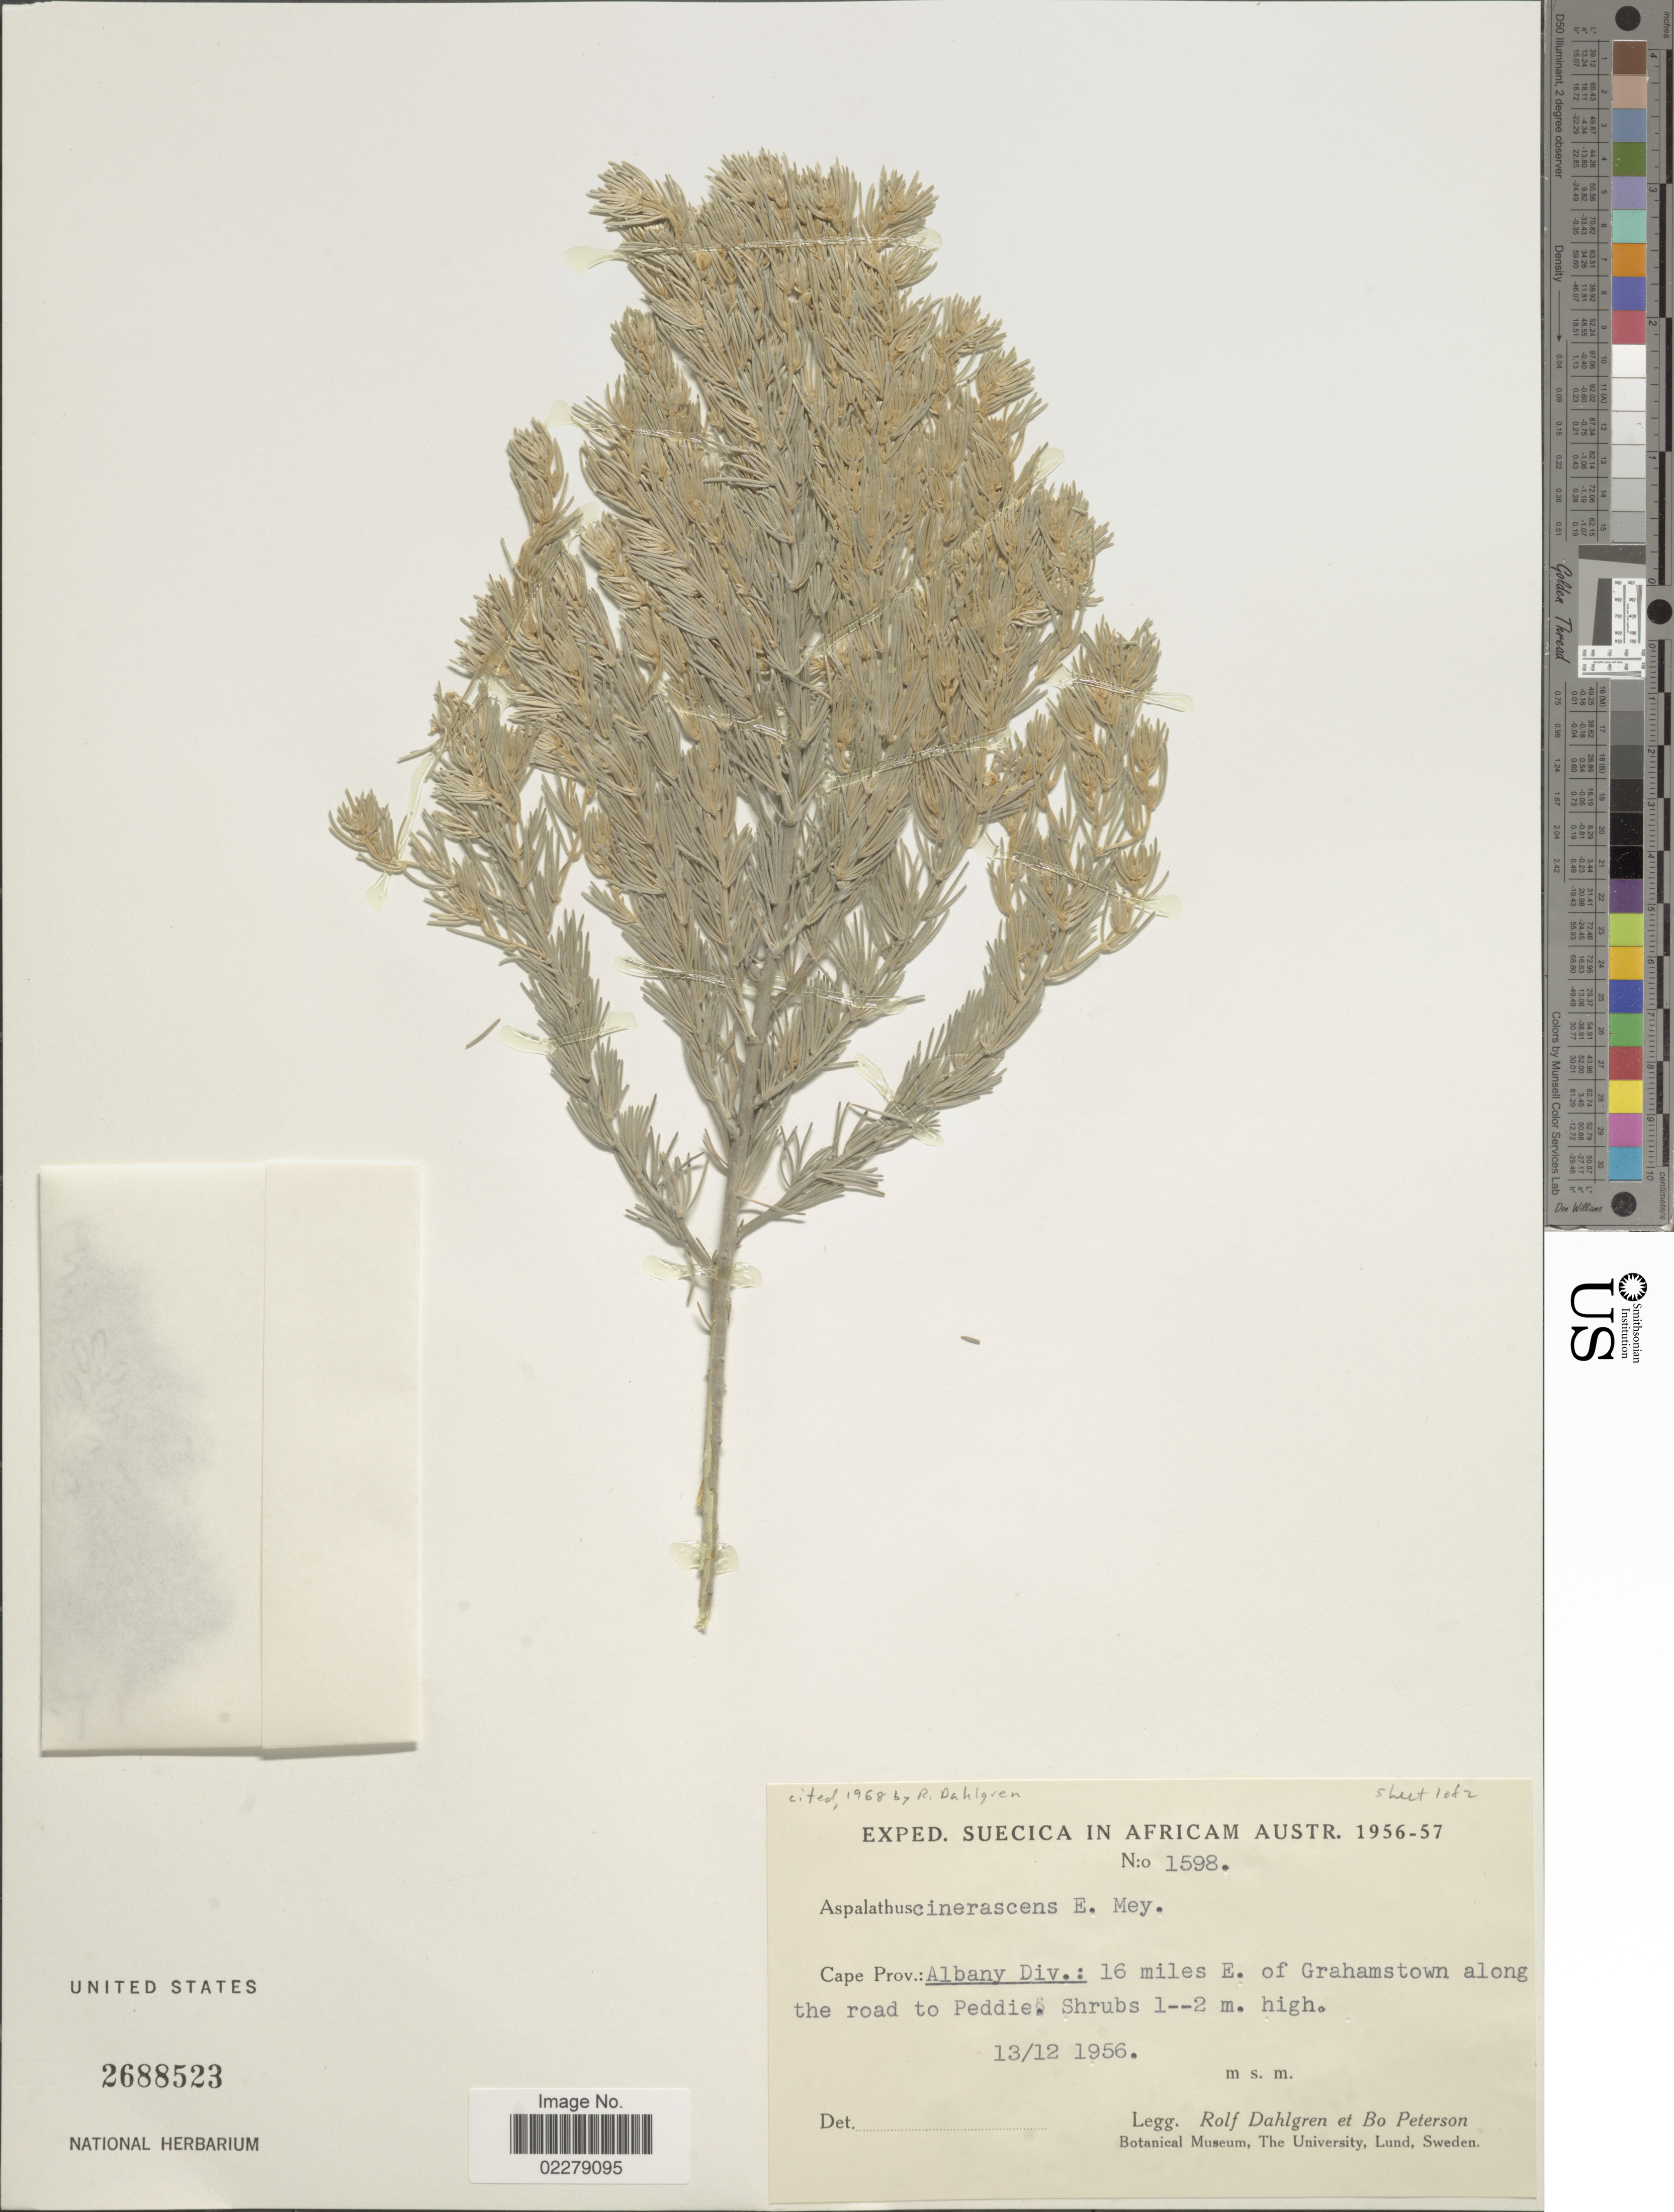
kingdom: Plantae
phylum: Tracheophyta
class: Magnoliopsida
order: Fabales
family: Fabaceae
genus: Aspalathus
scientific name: Aspalathus cinerascens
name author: E. Mey.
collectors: R. Dahlgren & B. H. Peterson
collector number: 1598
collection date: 1956-12-13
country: South Africa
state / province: Eastern Cape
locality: Albany Div.: 16 miles E. of Grahamstown along the road to Peddie.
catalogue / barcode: US 2688523